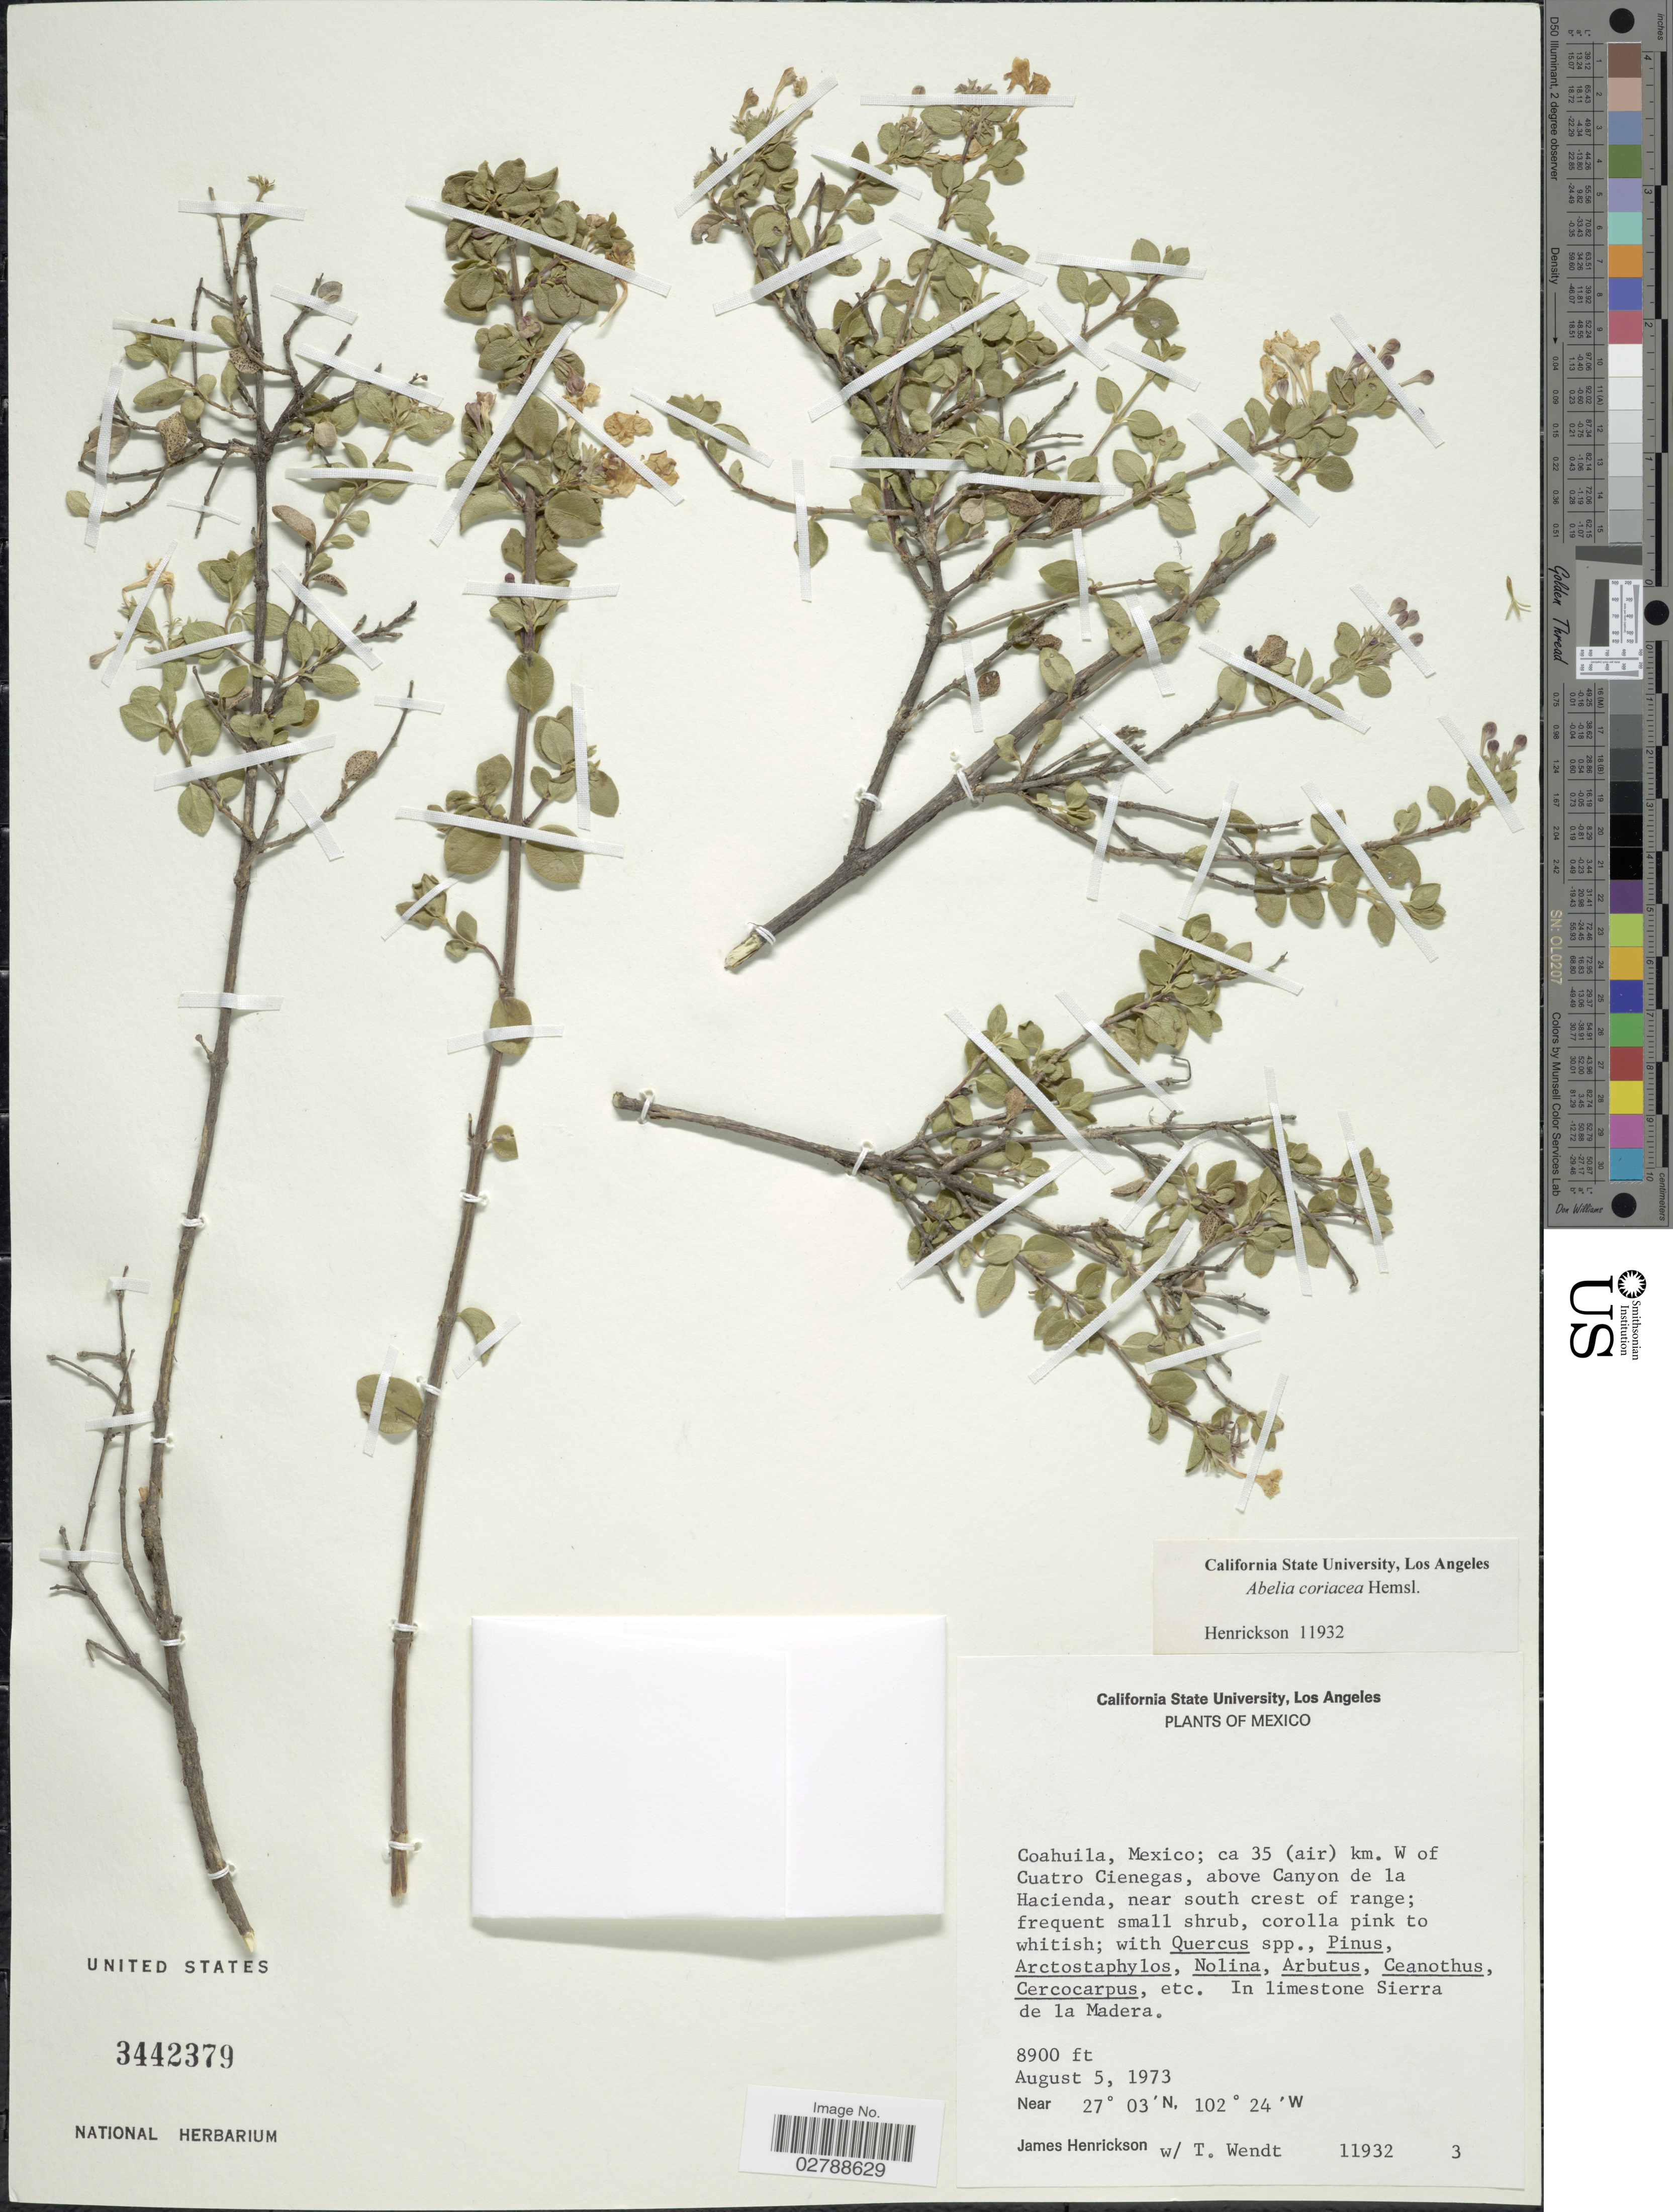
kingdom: Plantae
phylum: Tracheophyta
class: Magnoliopsida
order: Dipsacales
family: Caprifoliaceae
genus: Vesalea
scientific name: Vesalea coriacea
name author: (Hemsl.) Kim & Sun ex Landrein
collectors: J. Hendrickson & T. L. Wendt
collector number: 11932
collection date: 1973-08-05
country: Mexico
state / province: Coahuila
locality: Ca 35 (air) km. W. of Cuatro Cienegas, above Canyon de la Hacienda, near south crest of range. In limestone Sierra de la Madera.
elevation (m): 2713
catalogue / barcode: US 3442379